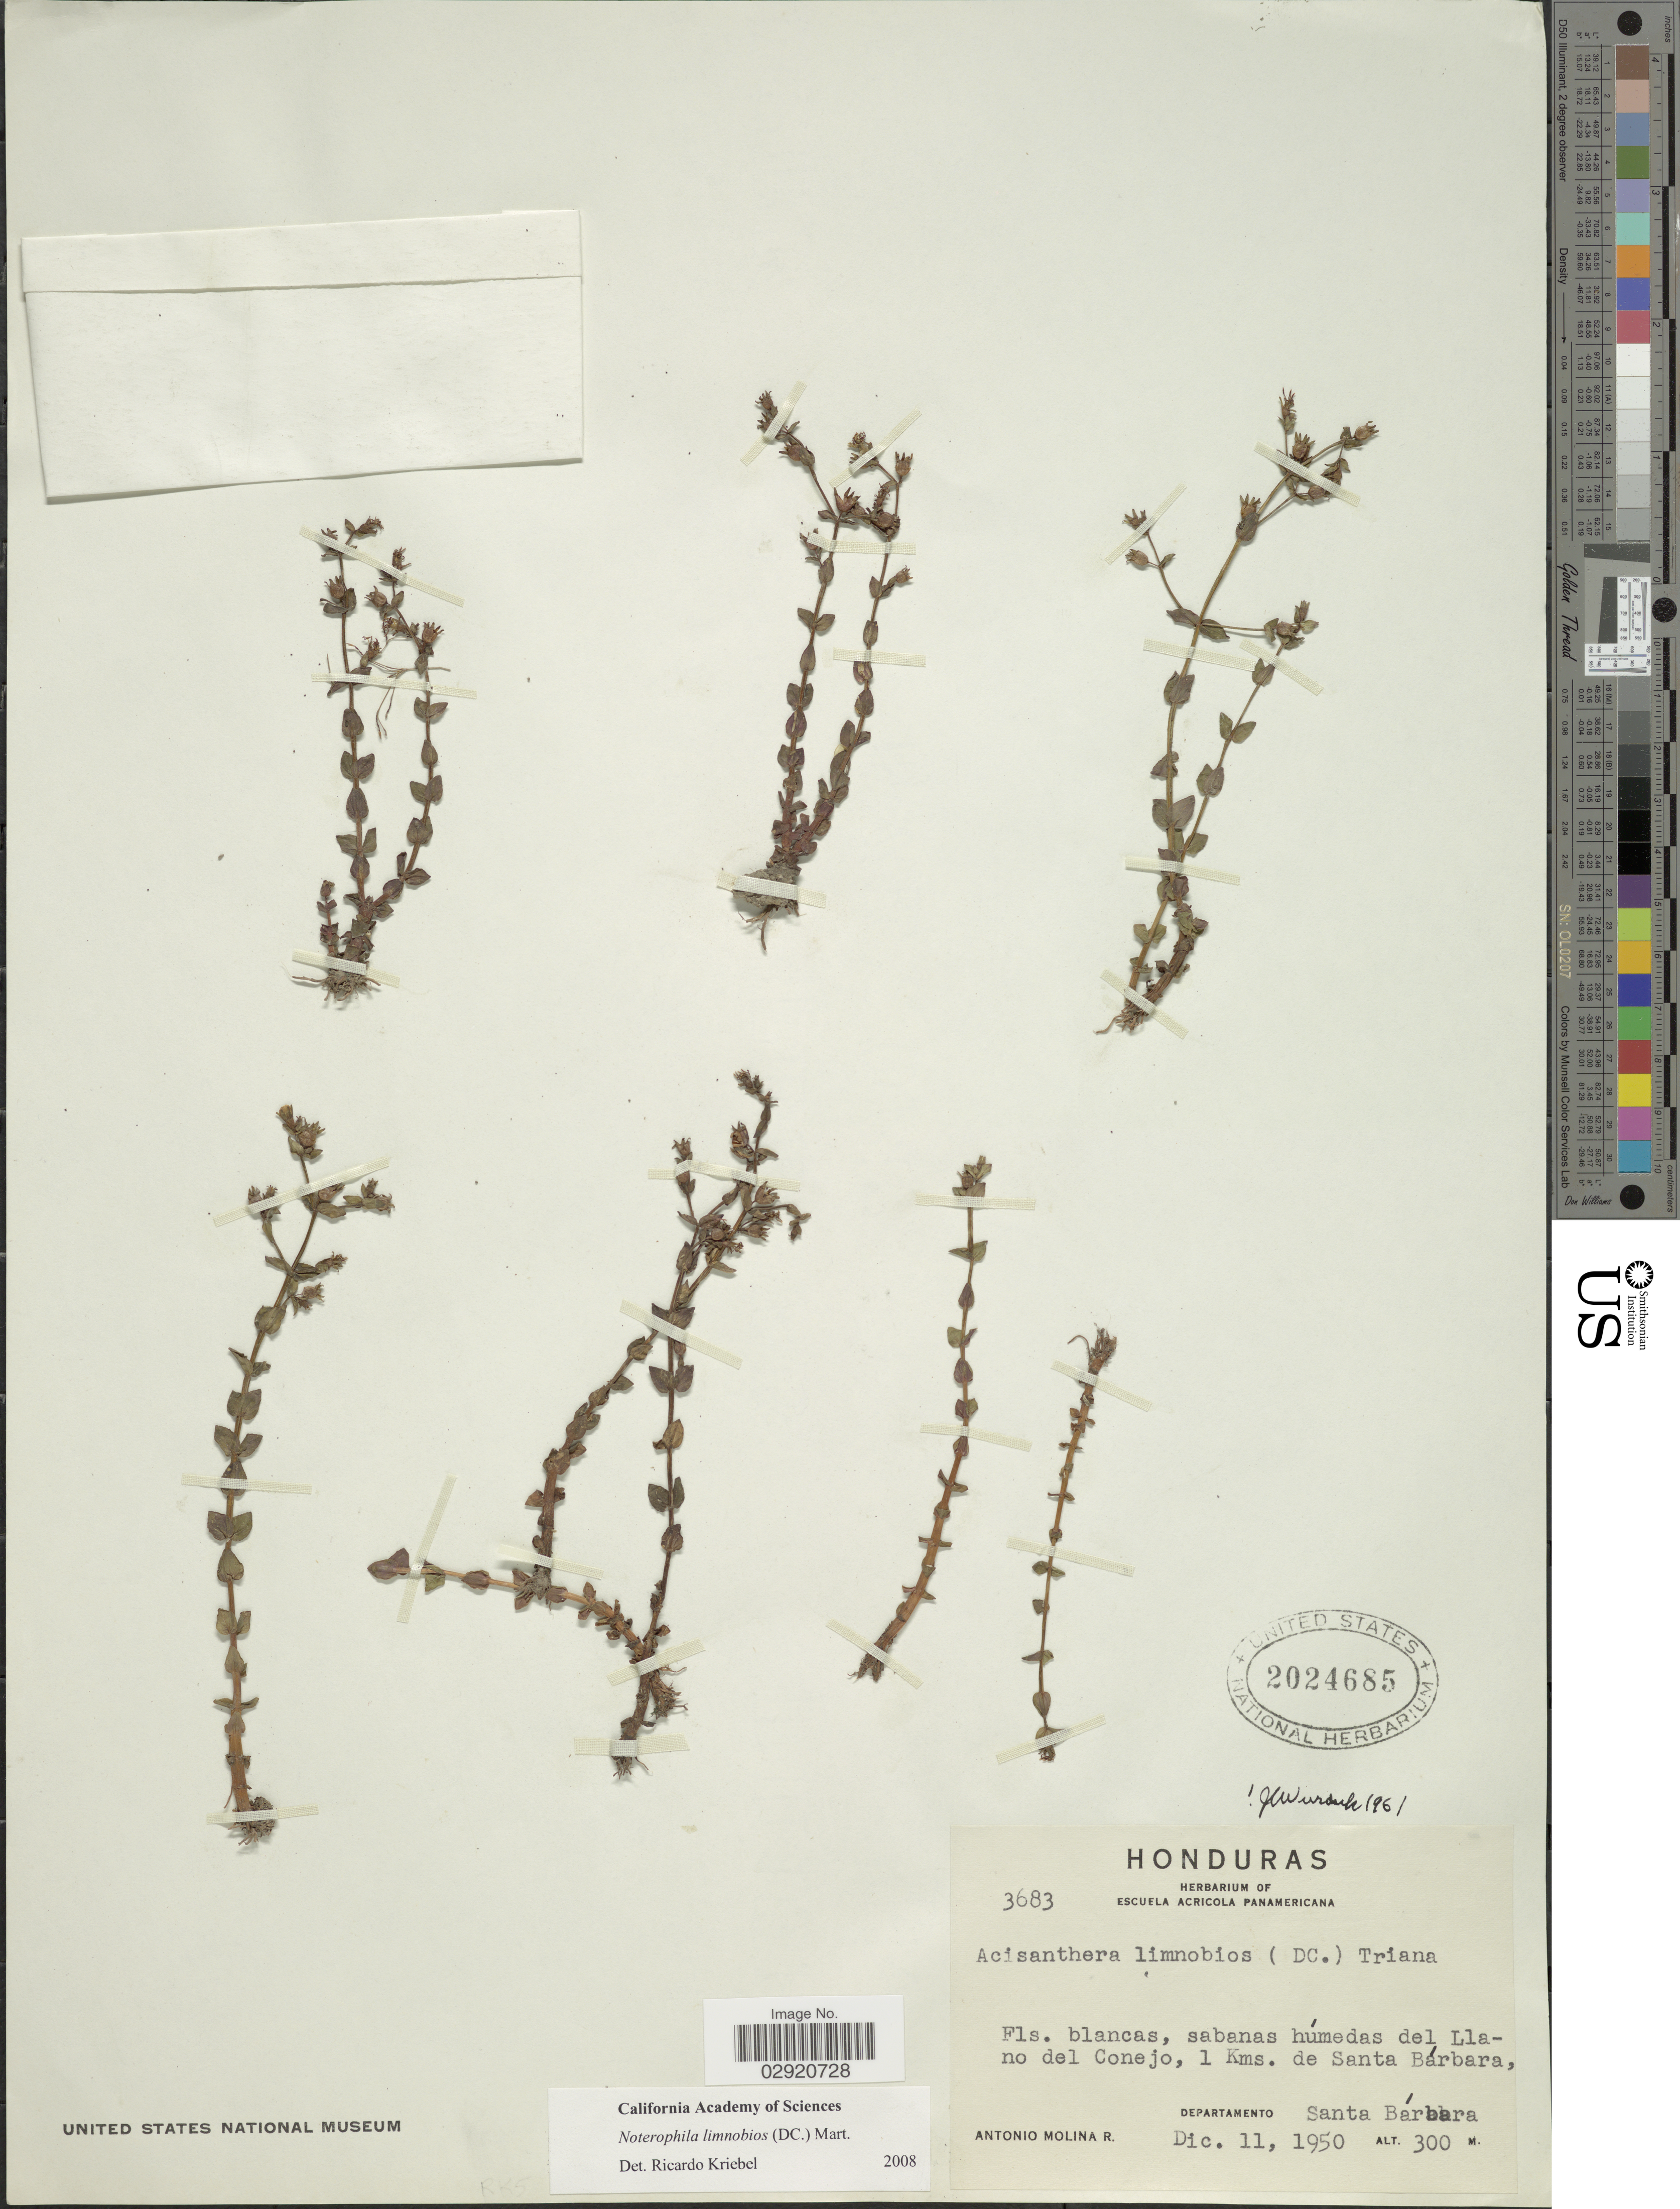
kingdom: Plantae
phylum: Tracheophyta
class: Magnoliopsida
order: Myrtales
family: Melastomataceae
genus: Noterophila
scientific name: Noterophila limnobios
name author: (DC.) Mart.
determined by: Kriebel, R.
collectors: A. Molina R.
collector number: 3683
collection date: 1950-12-11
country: Honduras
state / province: Santa Bárbara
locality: Sabanas húmedas del Llano del Conejo, 1 Kms. de Santa Bárbara, Departamento Santa Bárbara.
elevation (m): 300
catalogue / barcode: US 2024685